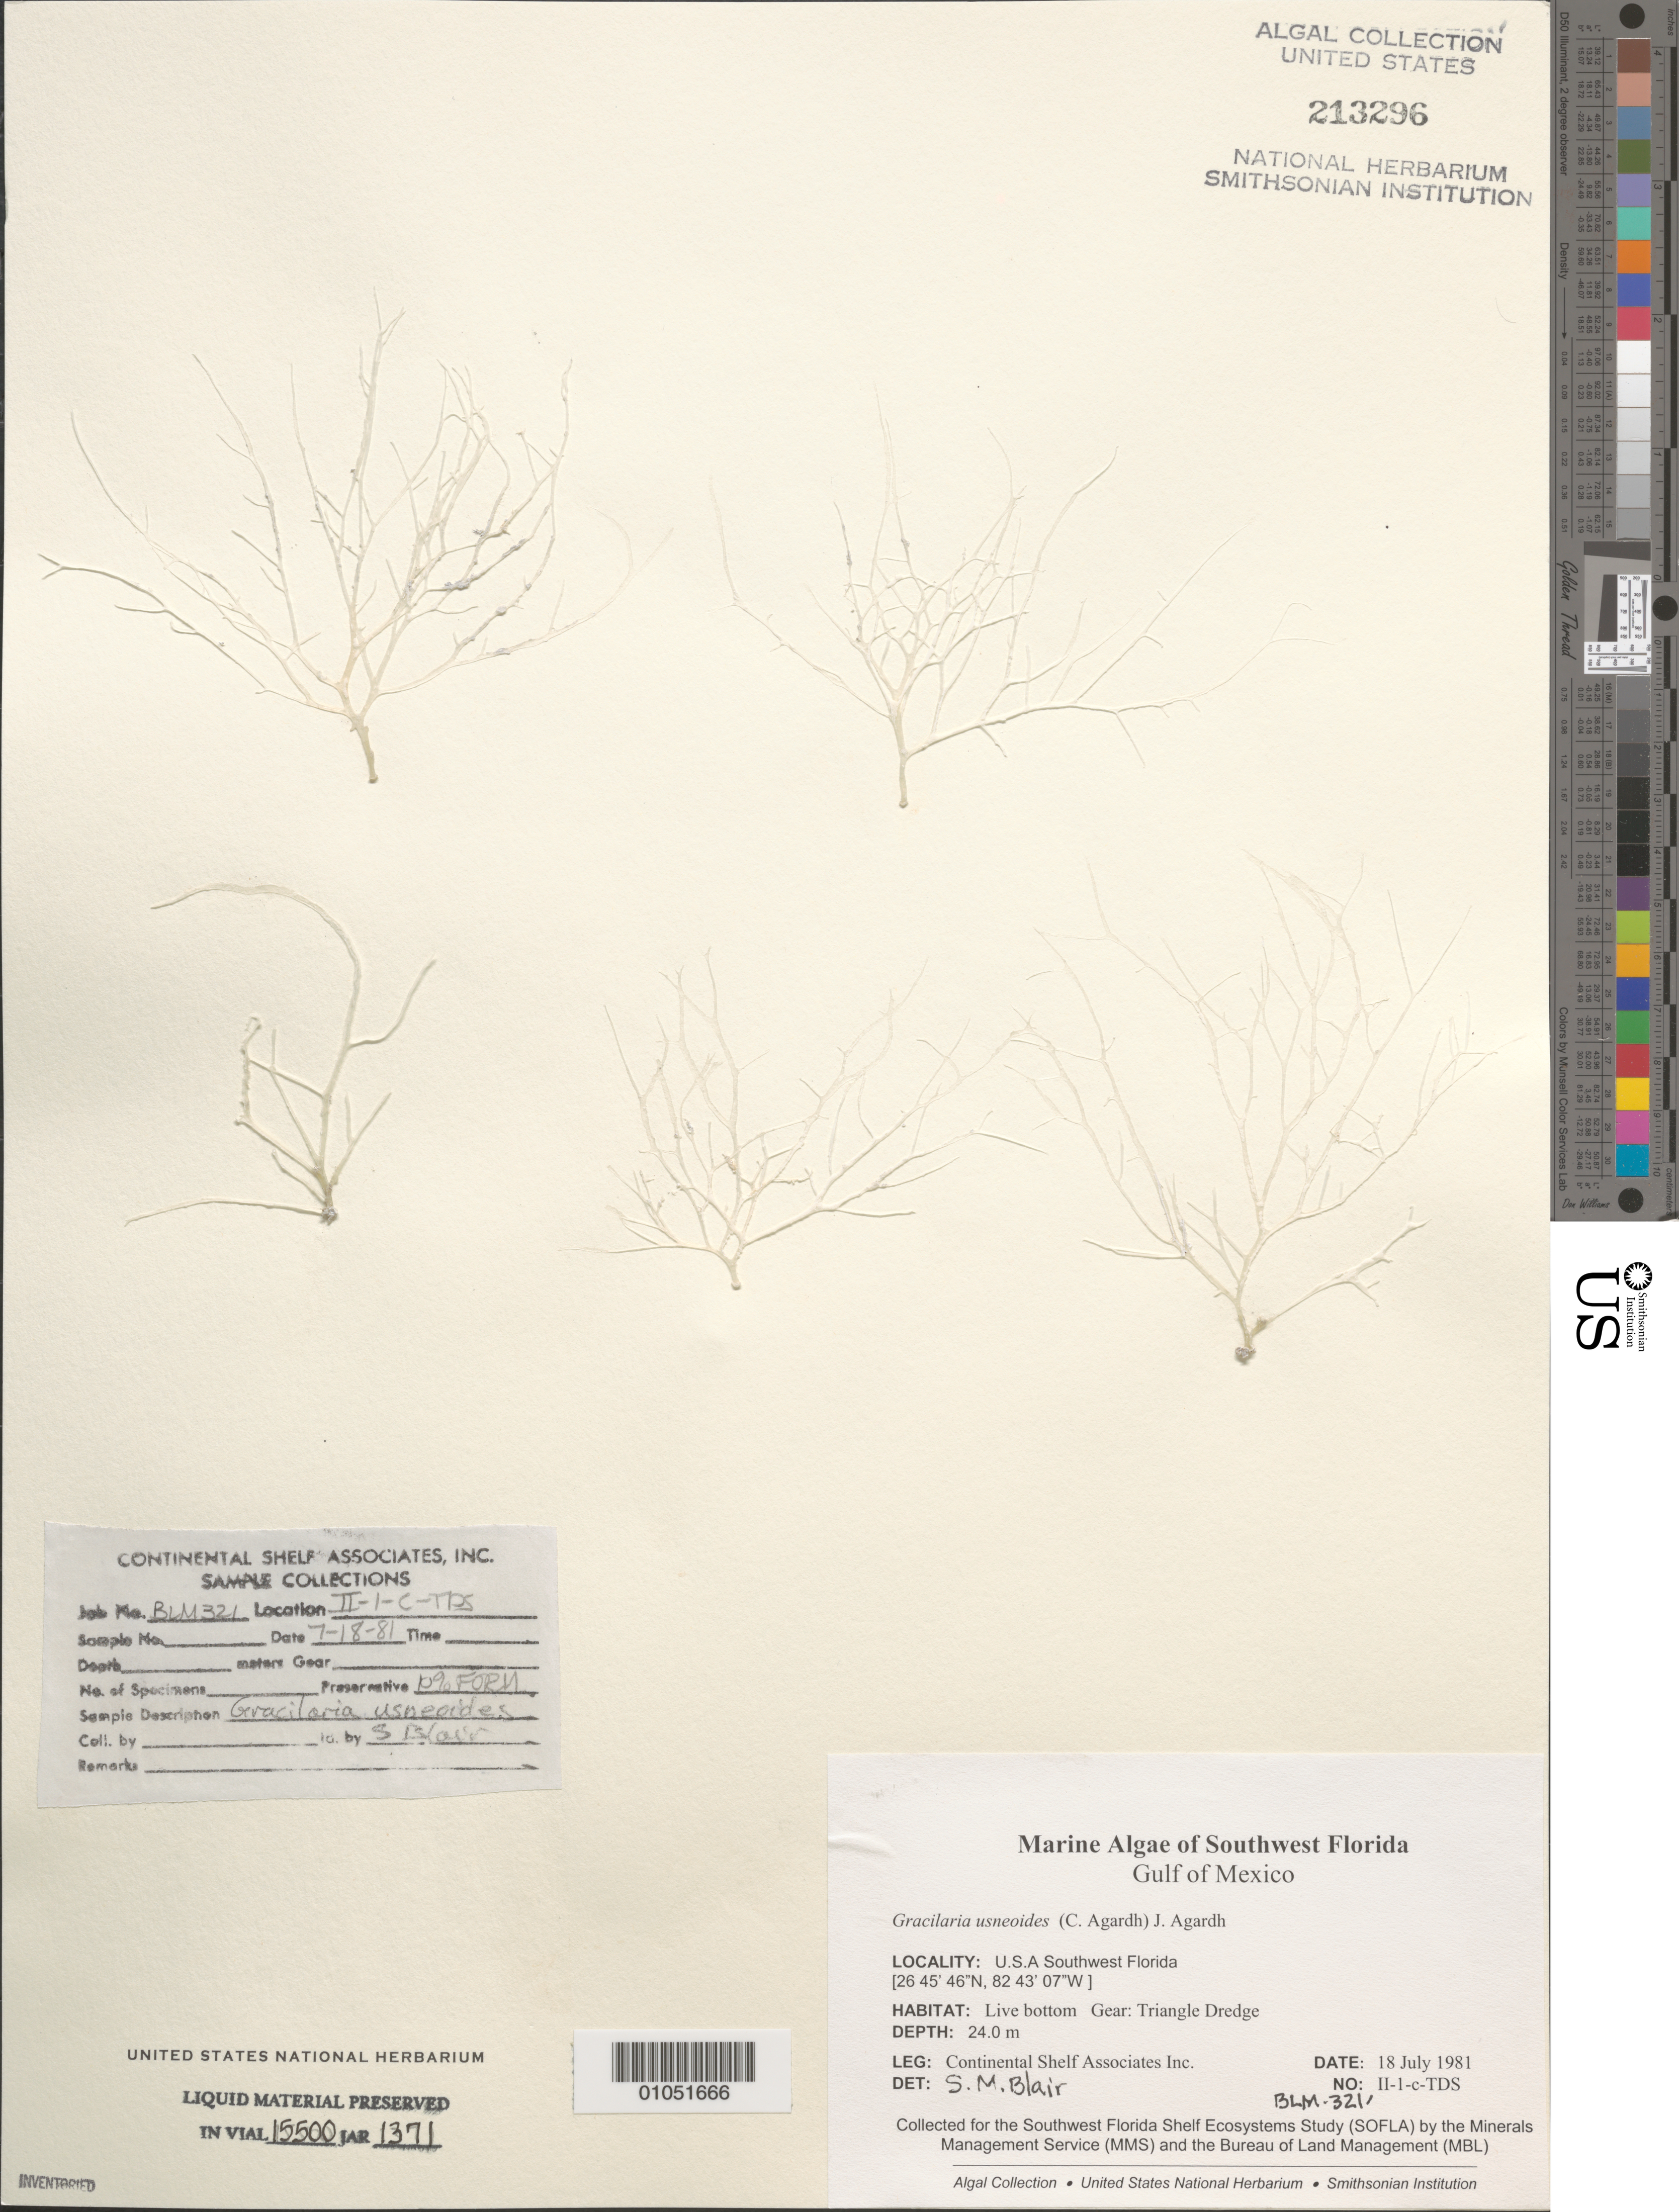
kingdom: Plantae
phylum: Rhodophyta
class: Florideophyceae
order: Gracilariales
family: Gracilariaceae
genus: Gracilaria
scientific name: Gracilaria usneoides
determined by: Blair, S. M.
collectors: Continental Shelf Associates for the MMS/BLM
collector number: BLM-321-II-1-C-TDS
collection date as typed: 18 Jul 1981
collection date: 1981-07-18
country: United States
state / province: Florida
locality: Gulf of Mexico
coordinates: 26 45'46"N, 82 43'07"W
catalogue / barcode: US 213296